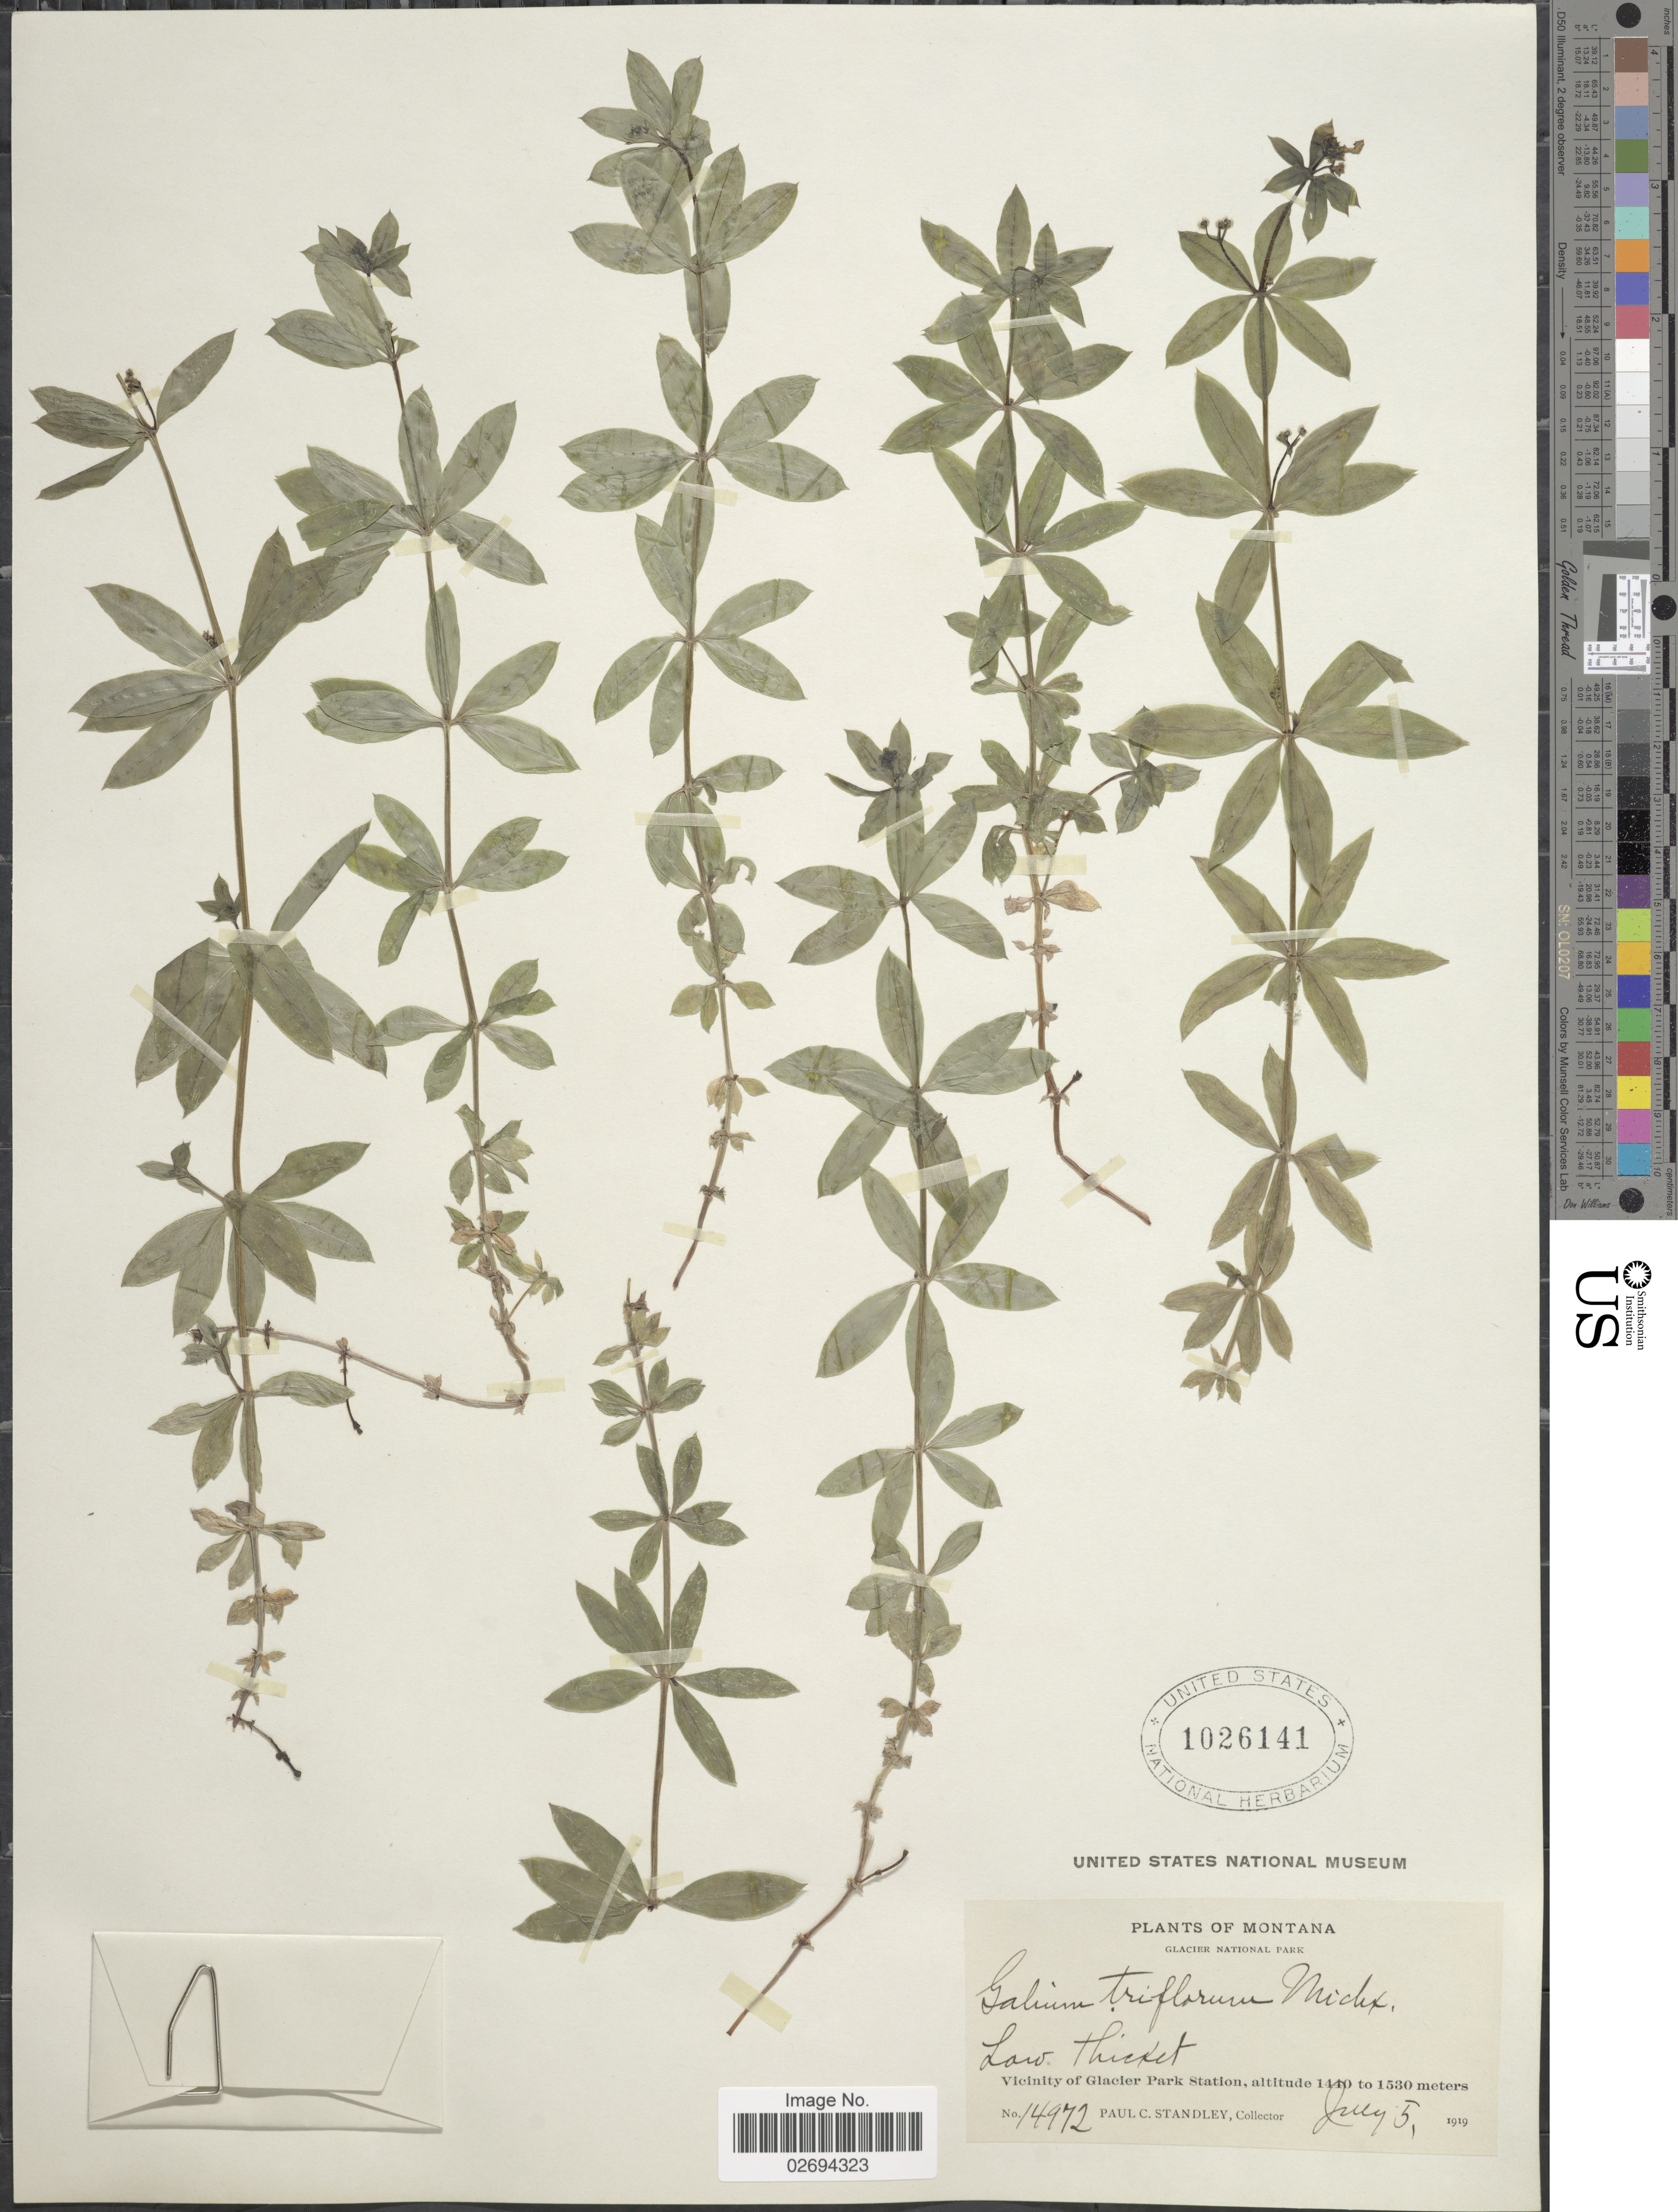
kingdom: Plantae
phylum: Tracheophyta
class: Magnoliopsida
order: Gentianales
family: Rubiaceae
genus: Galium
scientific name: Galium triflorum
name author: Michx.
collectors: P. C. Standley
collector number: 14972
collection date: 1919-07-05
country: United States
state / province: Montana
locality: Glacier National Park. Vicinity of Glacier Park Station.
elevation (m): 1440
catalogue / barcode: US 1026141